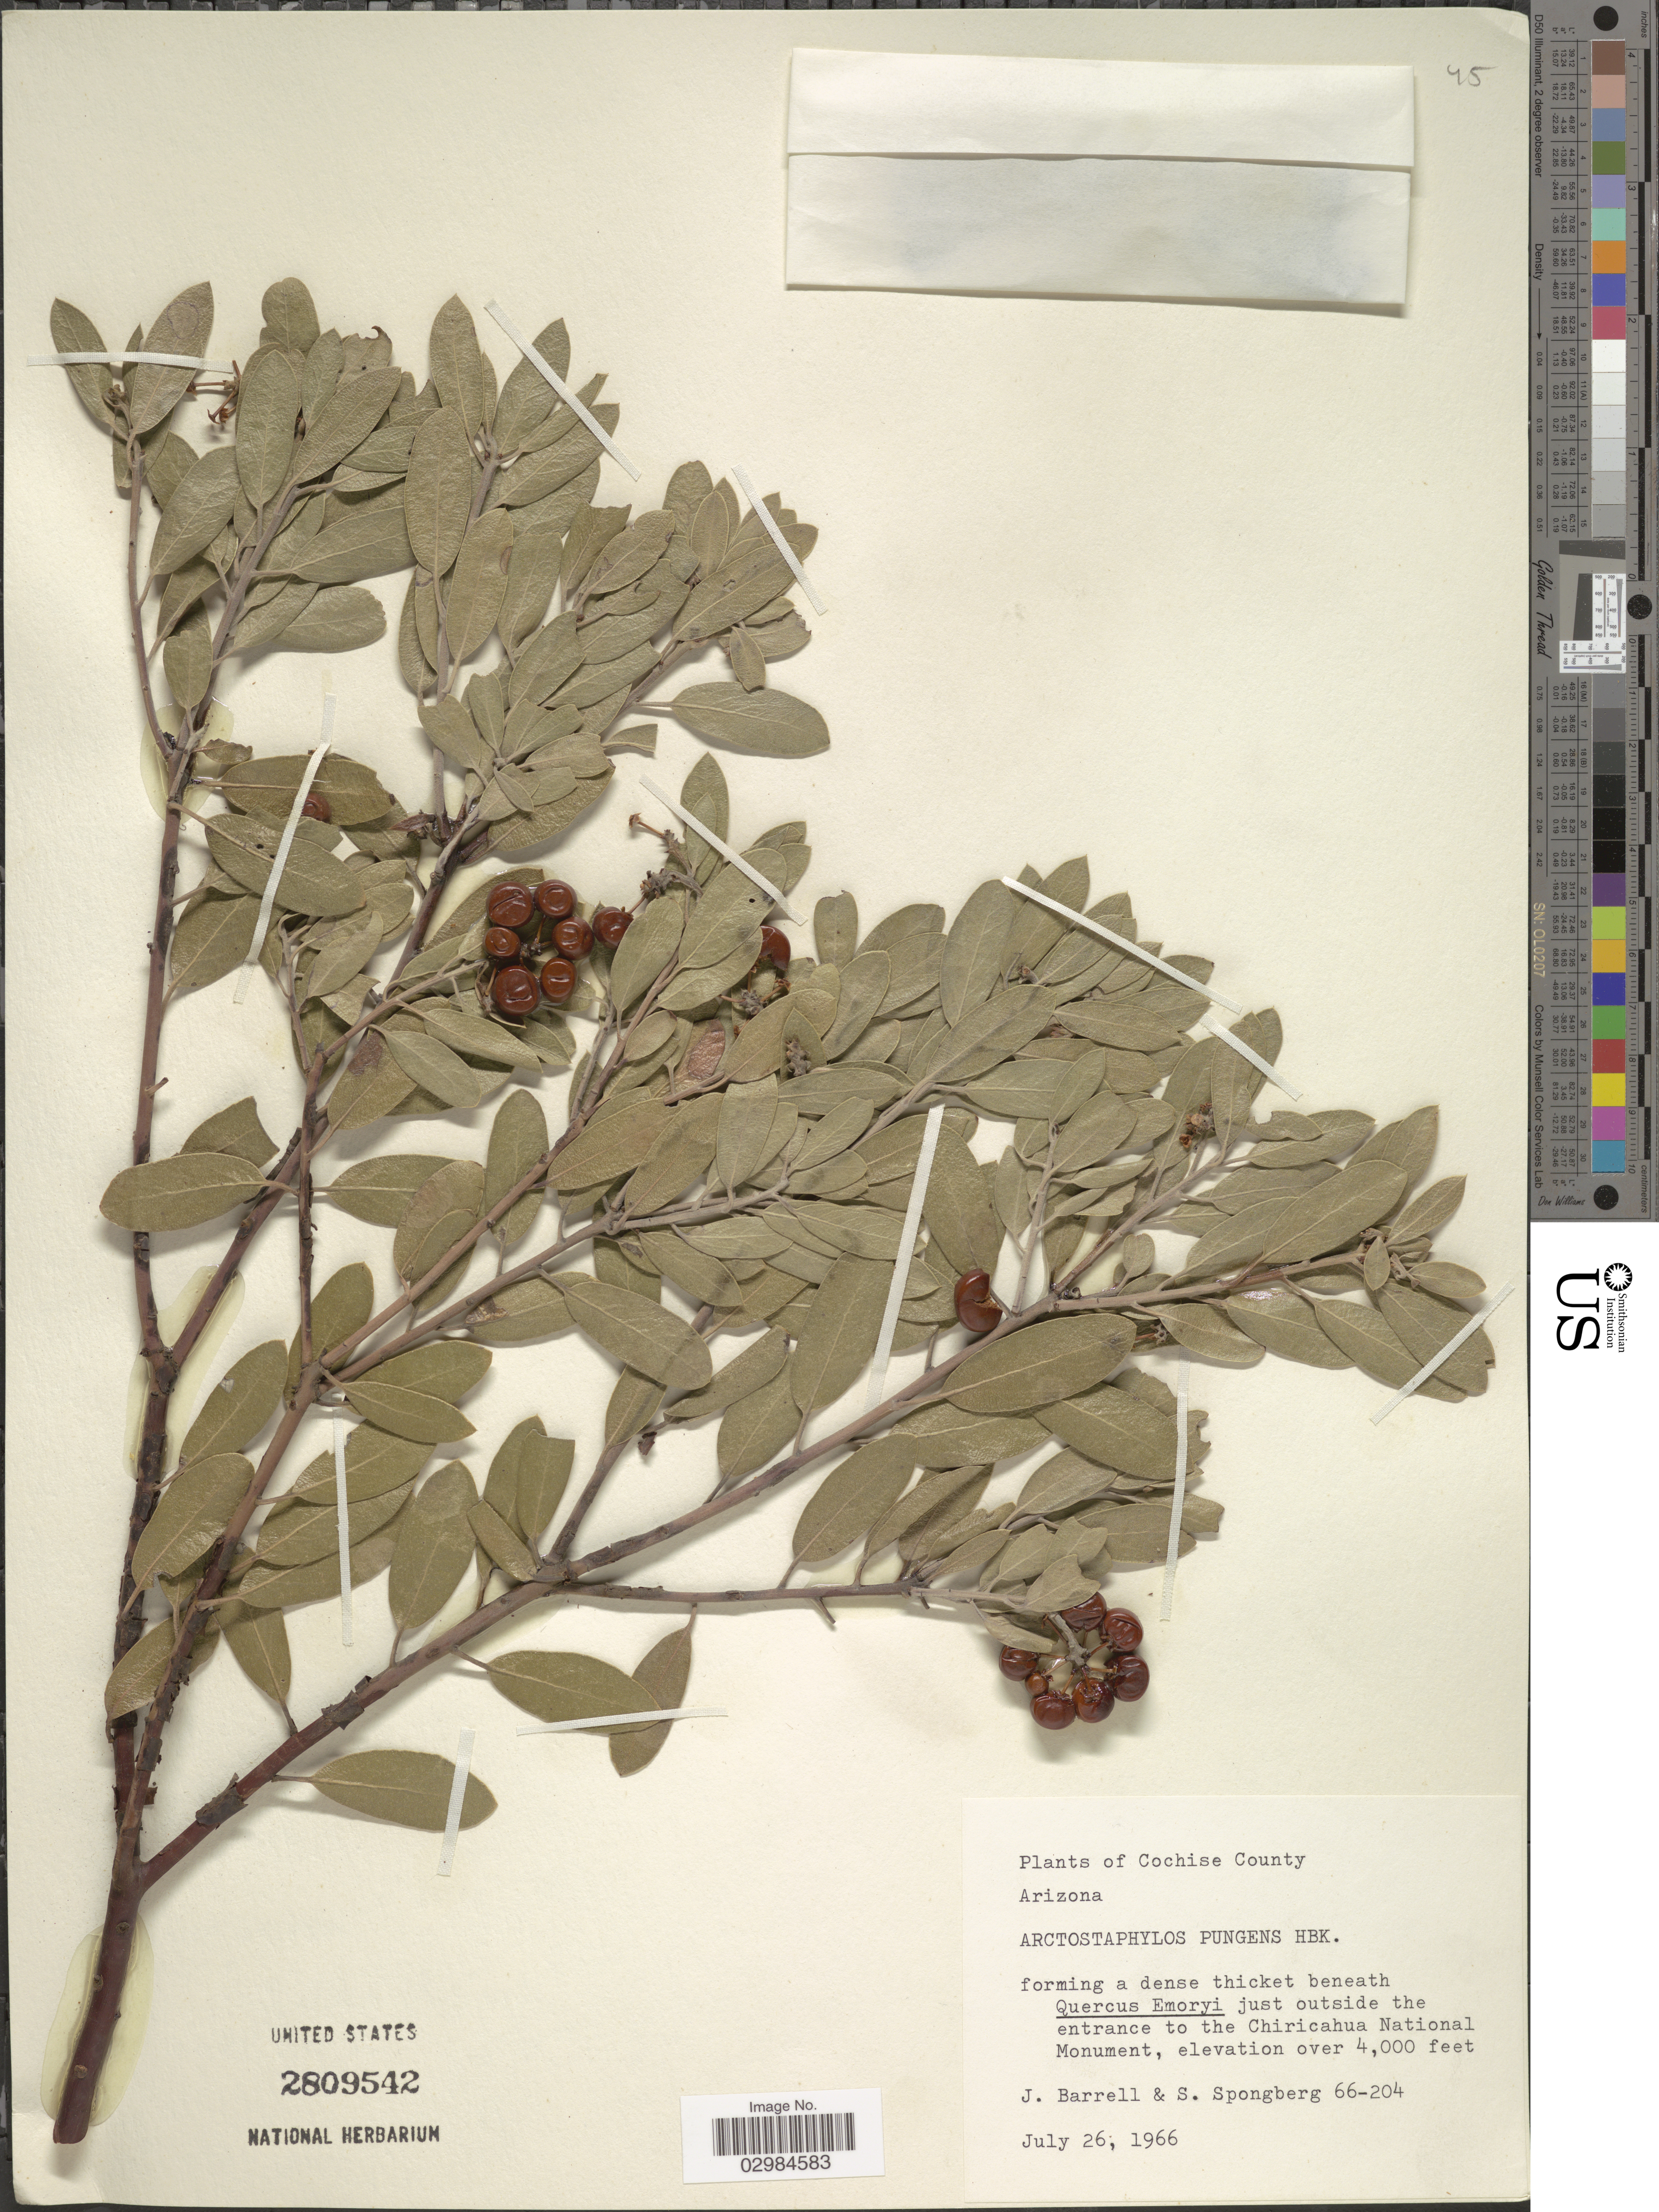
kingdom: Plantae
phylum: Tracheophyta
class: Magnoliopsida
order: Ericales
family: Ericaceae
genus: Arctostaphylos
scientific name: Arctostaphylos pungens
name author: Kunth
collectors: J. Barrell & S. A.Spongberg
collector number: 66-204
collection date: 1966-07-26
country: United States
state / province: Arizona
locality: Cochise County. Just outside the entrance to the Chiricahua National Monument.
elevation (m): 1219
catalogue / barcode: US 2809542